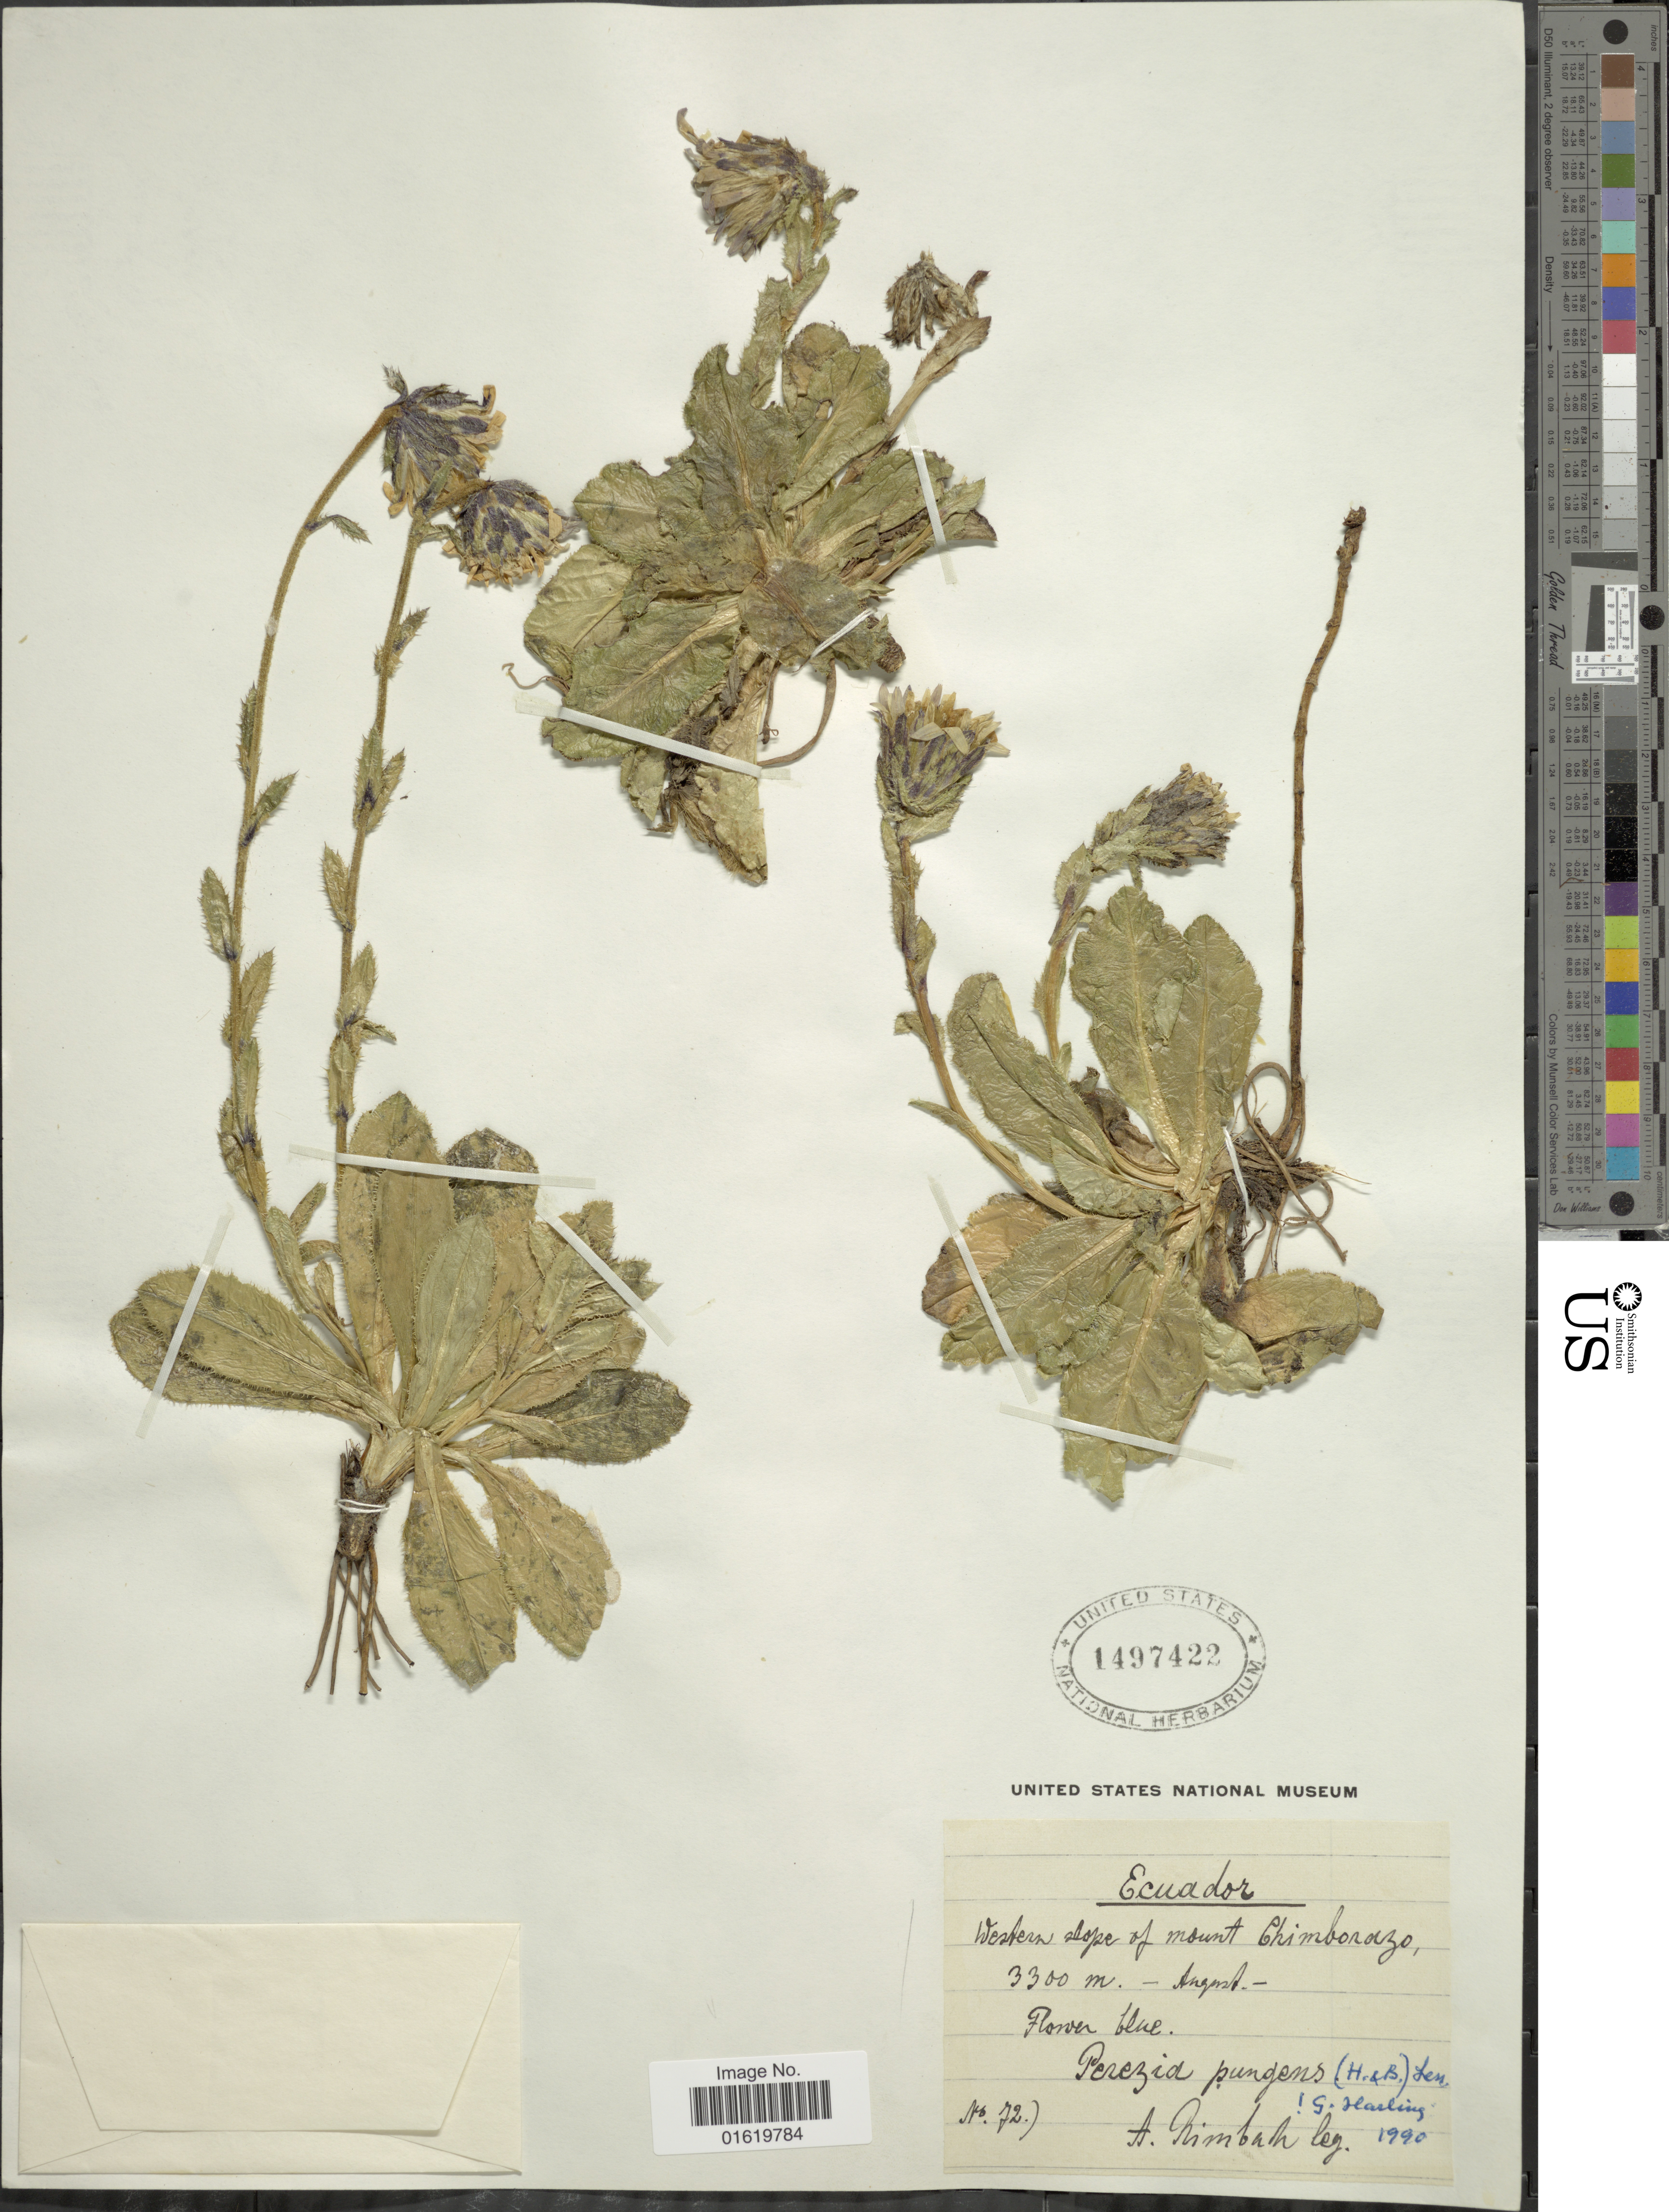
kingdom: Plantae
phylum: Tracheophyta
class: Magnoliopsida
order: Asterales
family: Asteraceae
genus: Perezia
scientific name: Perezia pungens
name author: (Humb. & Bonpl.) Less.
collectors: A. Rimbach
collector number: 72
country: Ecuador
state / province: Chimborazo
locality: Western slope of Mount Chimborazo.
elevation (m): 3300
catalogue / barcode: US 1497422